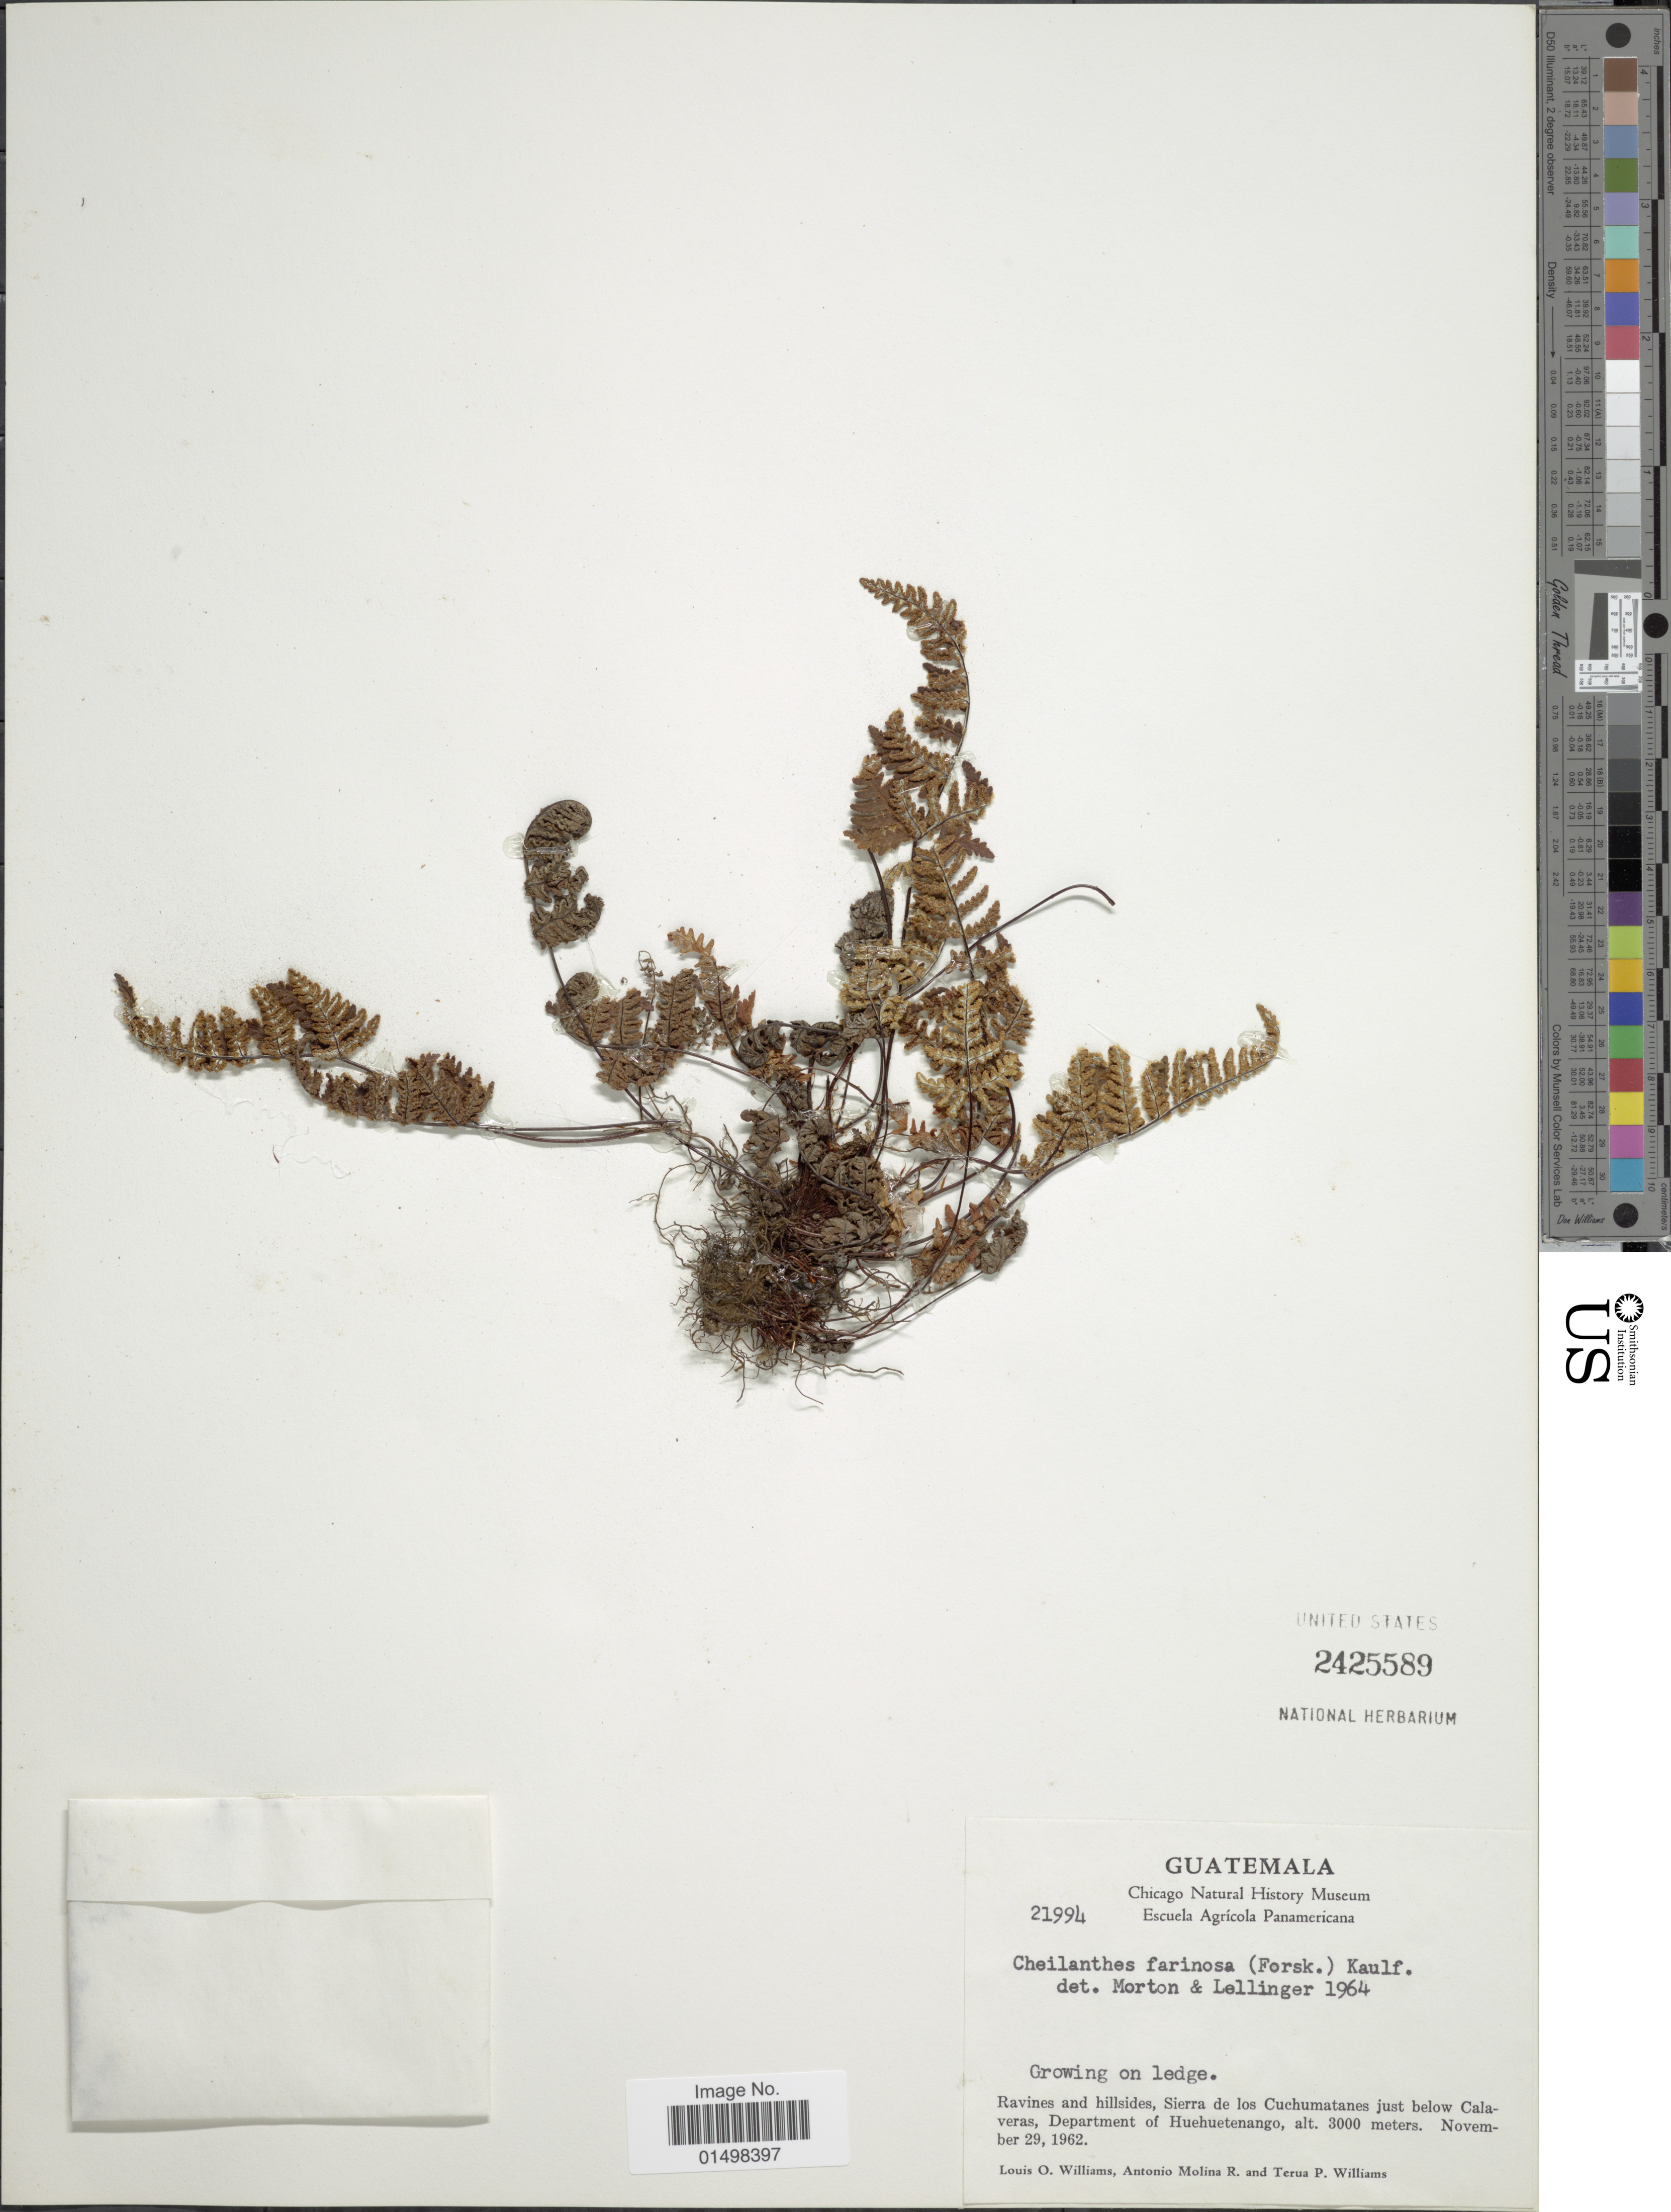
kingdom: Plantae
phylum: Tracheophyta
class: Polypodiopsida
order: Polypodiales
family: Pteridaceae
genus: Aleuritopteris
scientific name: Aleuritopteris farinosa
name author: (Forssk.) Fée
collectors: L. O. Williams, A. Molina R. & T. P. Williams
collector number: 21994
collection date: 1962-11-29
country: Guatemala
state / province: Huehuetenango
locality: Sierra de los Cuchumatanes just below Calaveras, Department of Huehuetenango.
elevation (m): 3000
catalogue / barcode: US 2425589